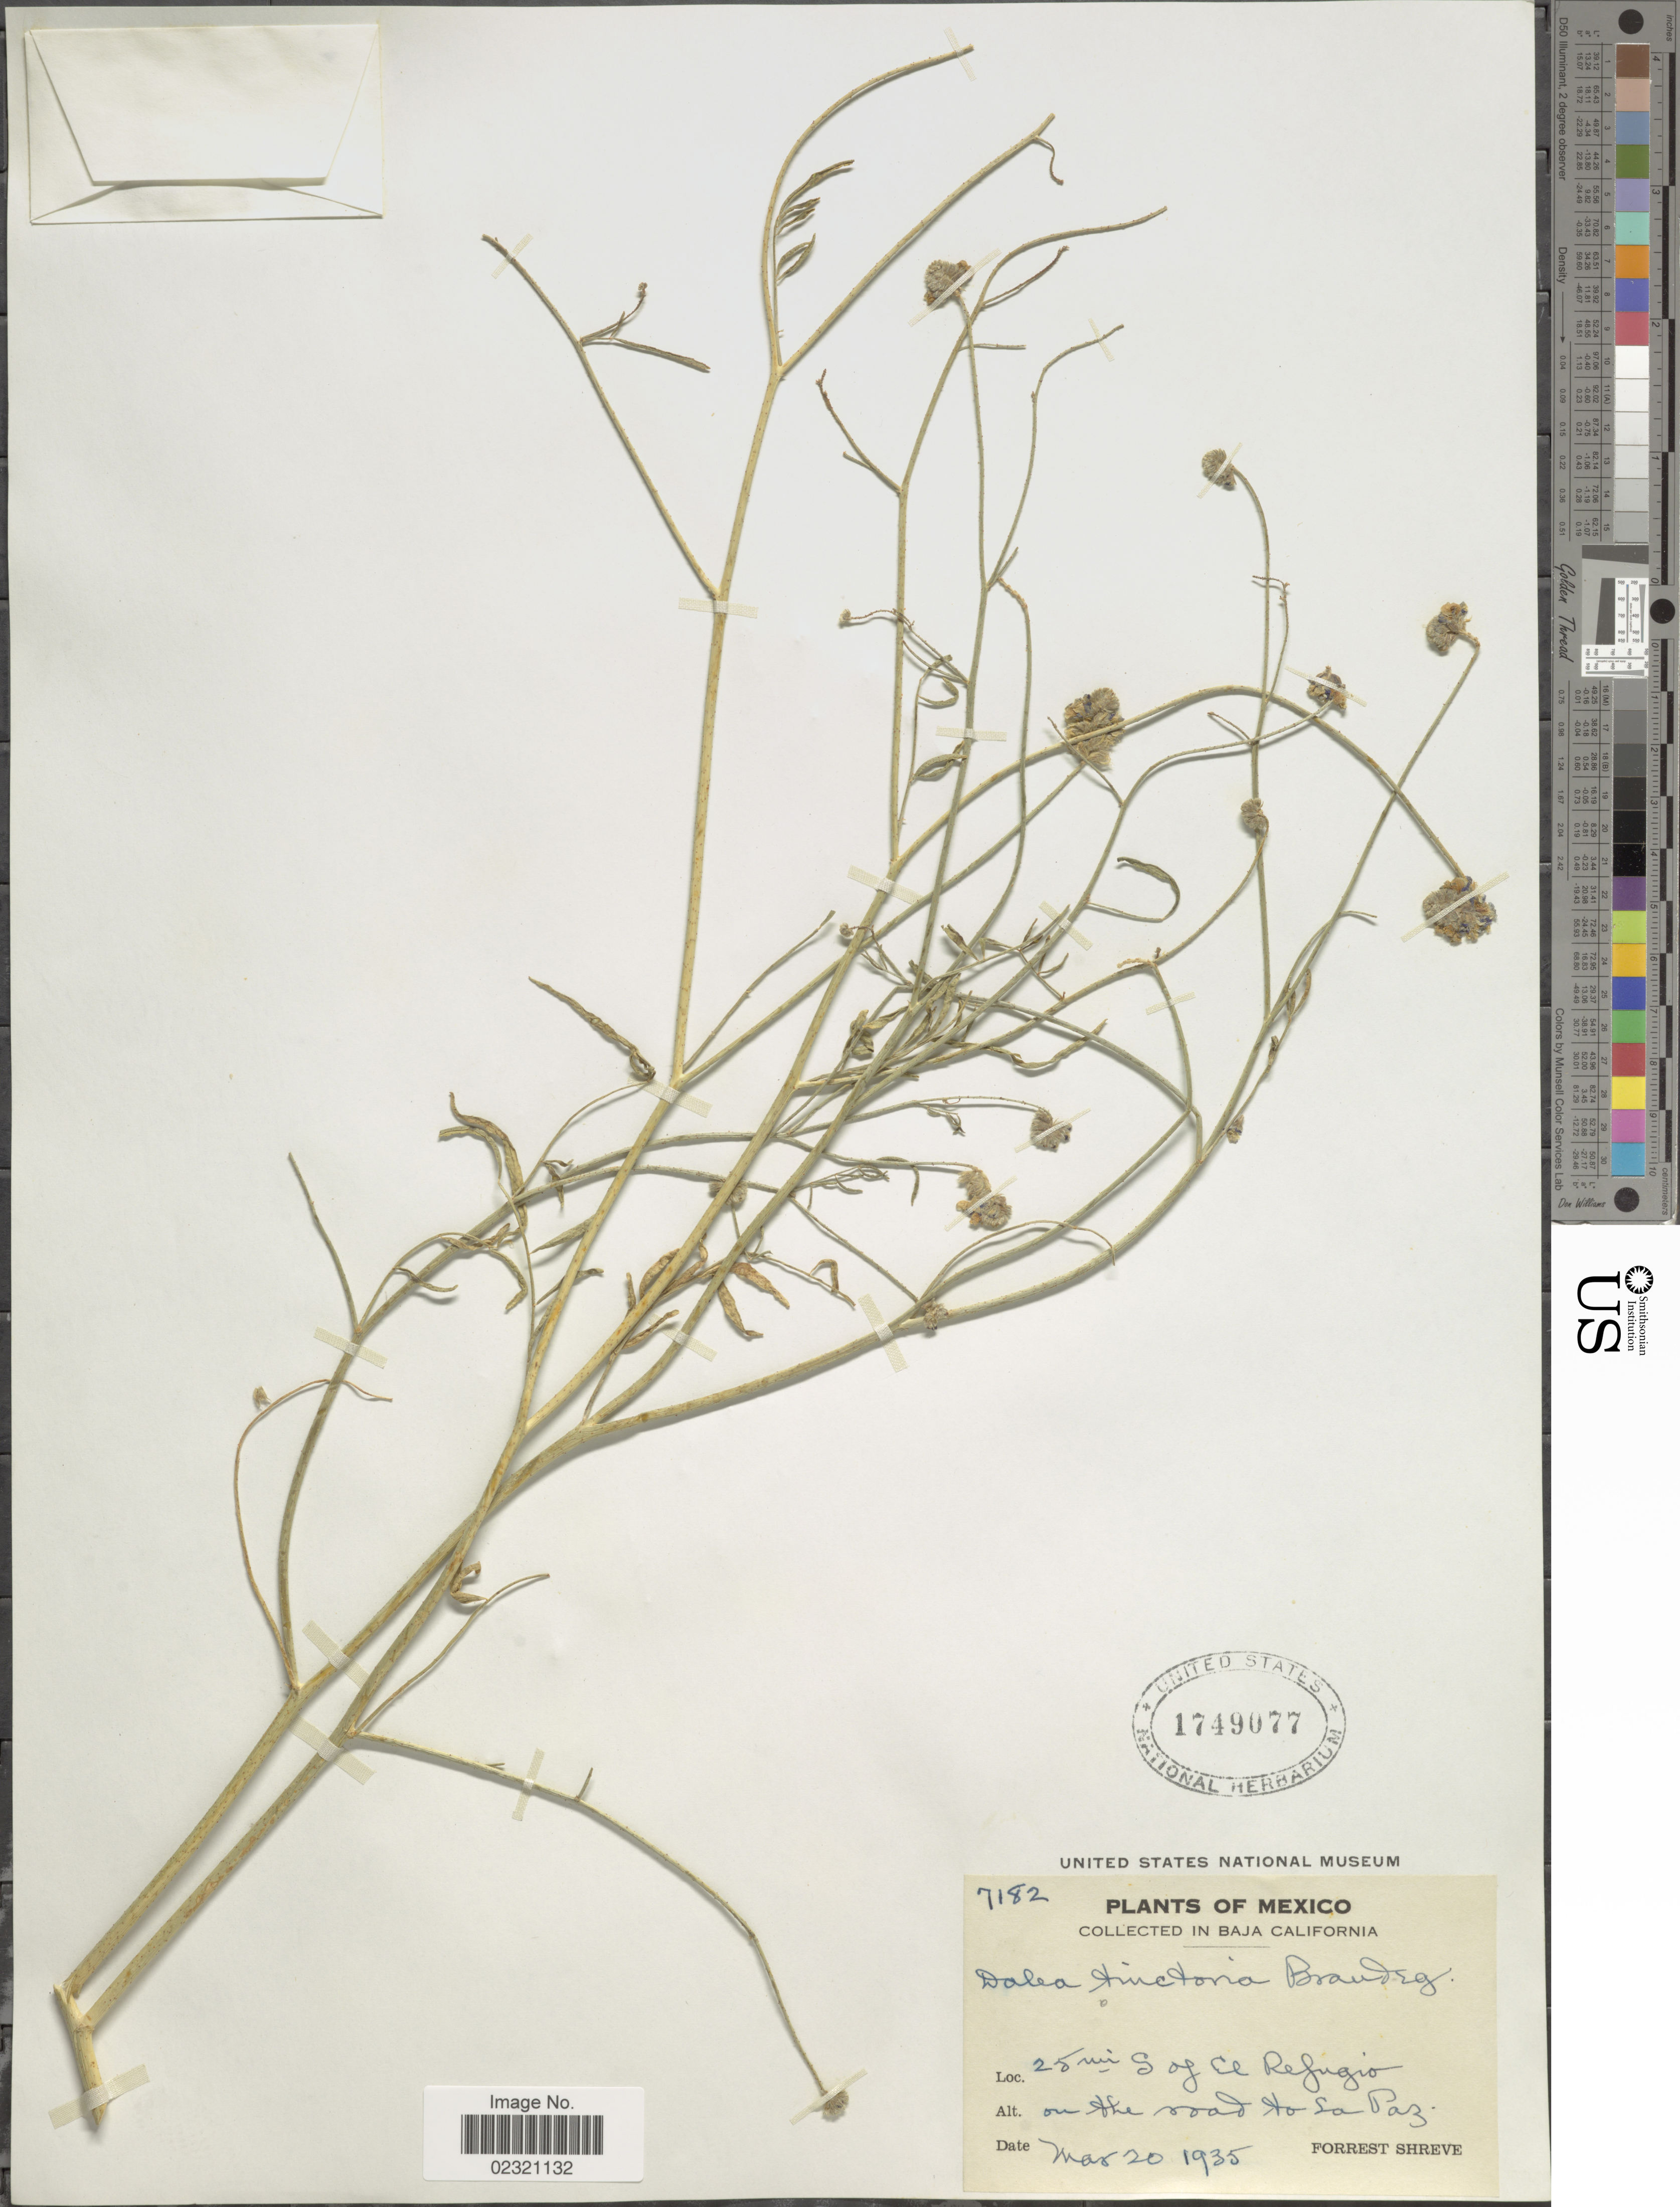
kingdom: Plantae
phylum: Tracheophyta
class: Magnoliopsida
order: Fabales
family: Fabaceae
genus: Psorothamnus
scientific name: Psorothamnus emoryi var. arenarius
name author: (Brandegee) Rydb.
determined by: Strong, M. T., (US), Smithsonian Institution - National Museum of Natural History (UNITED STATES)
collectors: F. Shreve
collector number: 7182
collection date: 1935-03-20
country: Mexico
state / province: Baja California Sur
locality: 25 mi S of El Refugio on the road to L aPaz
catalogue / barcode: US 1749077